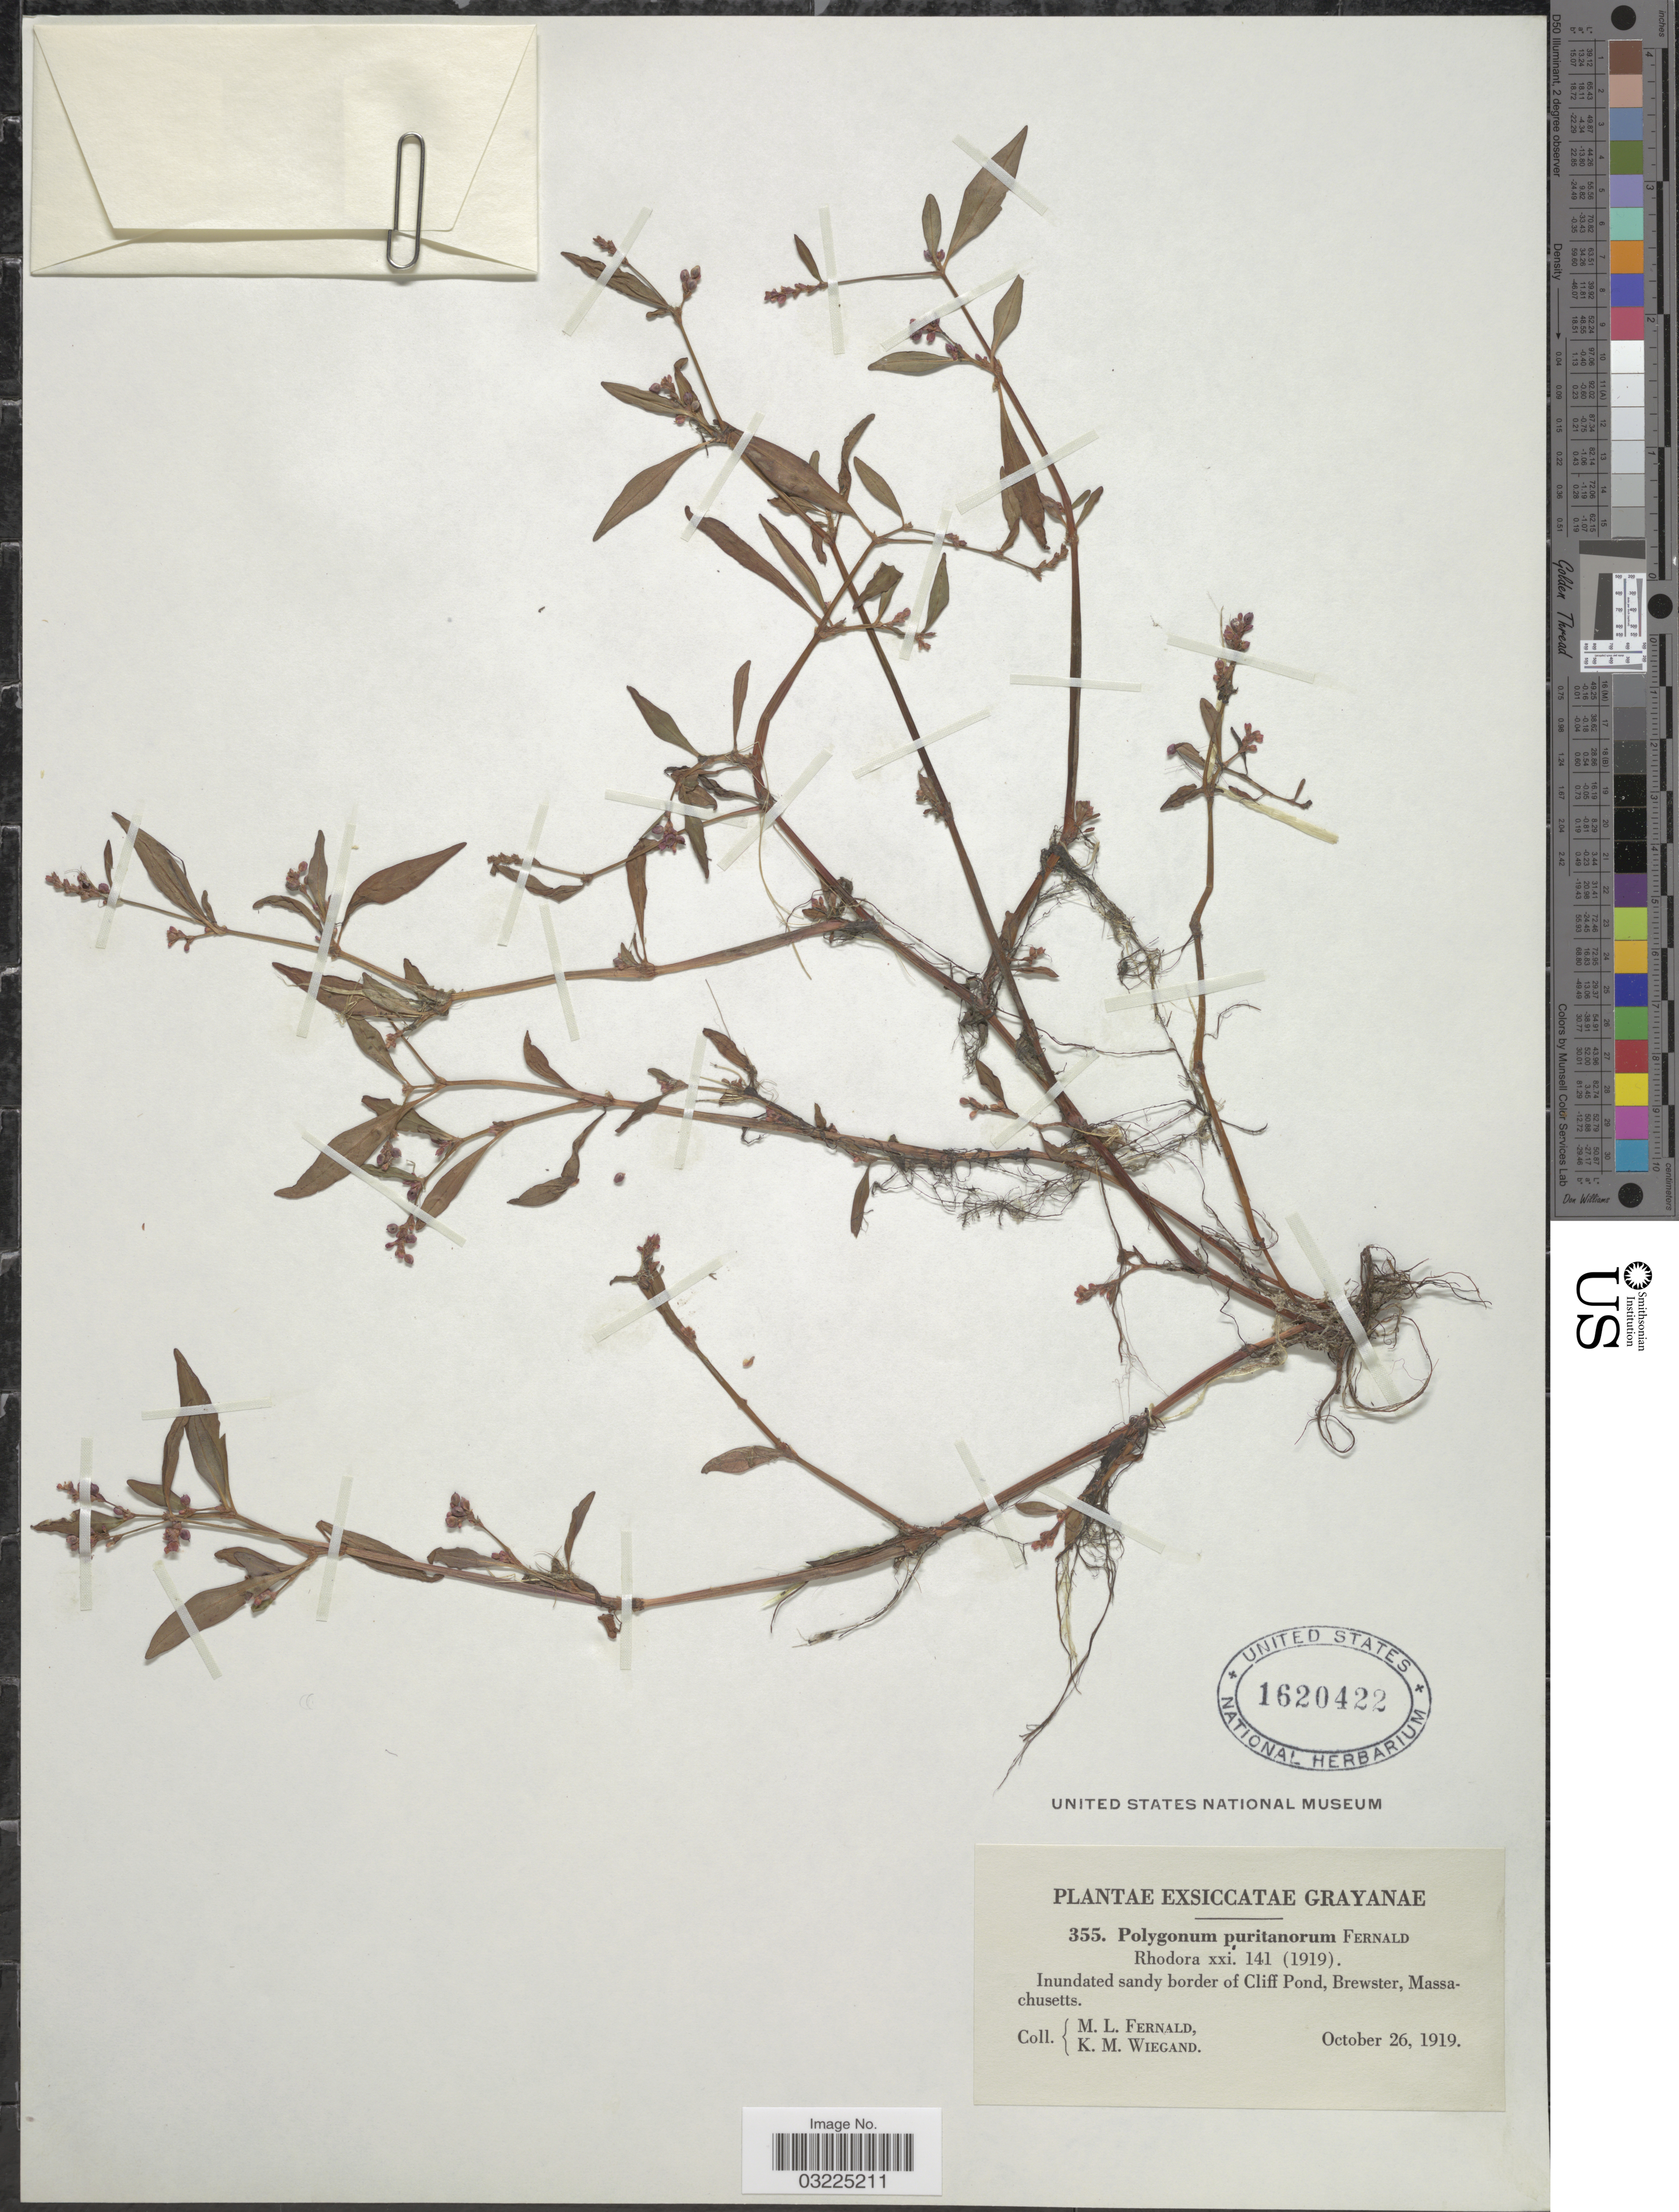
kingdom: Plantae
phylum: Tracheophyta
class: Magnoliopsida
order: Caryophyllales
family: Polygonaceae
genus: Persicaria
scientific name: Persicaria puritanorum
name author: (Fernald) Soják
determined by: Atha, D. E.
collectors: M. L. Fernald & K. M. Wiegand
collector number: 355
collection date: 1919-10-26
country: United States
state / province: Massachusetts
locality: Grayanae, Inundated sandy border of Cliff Pond, Brewster.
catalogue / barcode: US 1620422